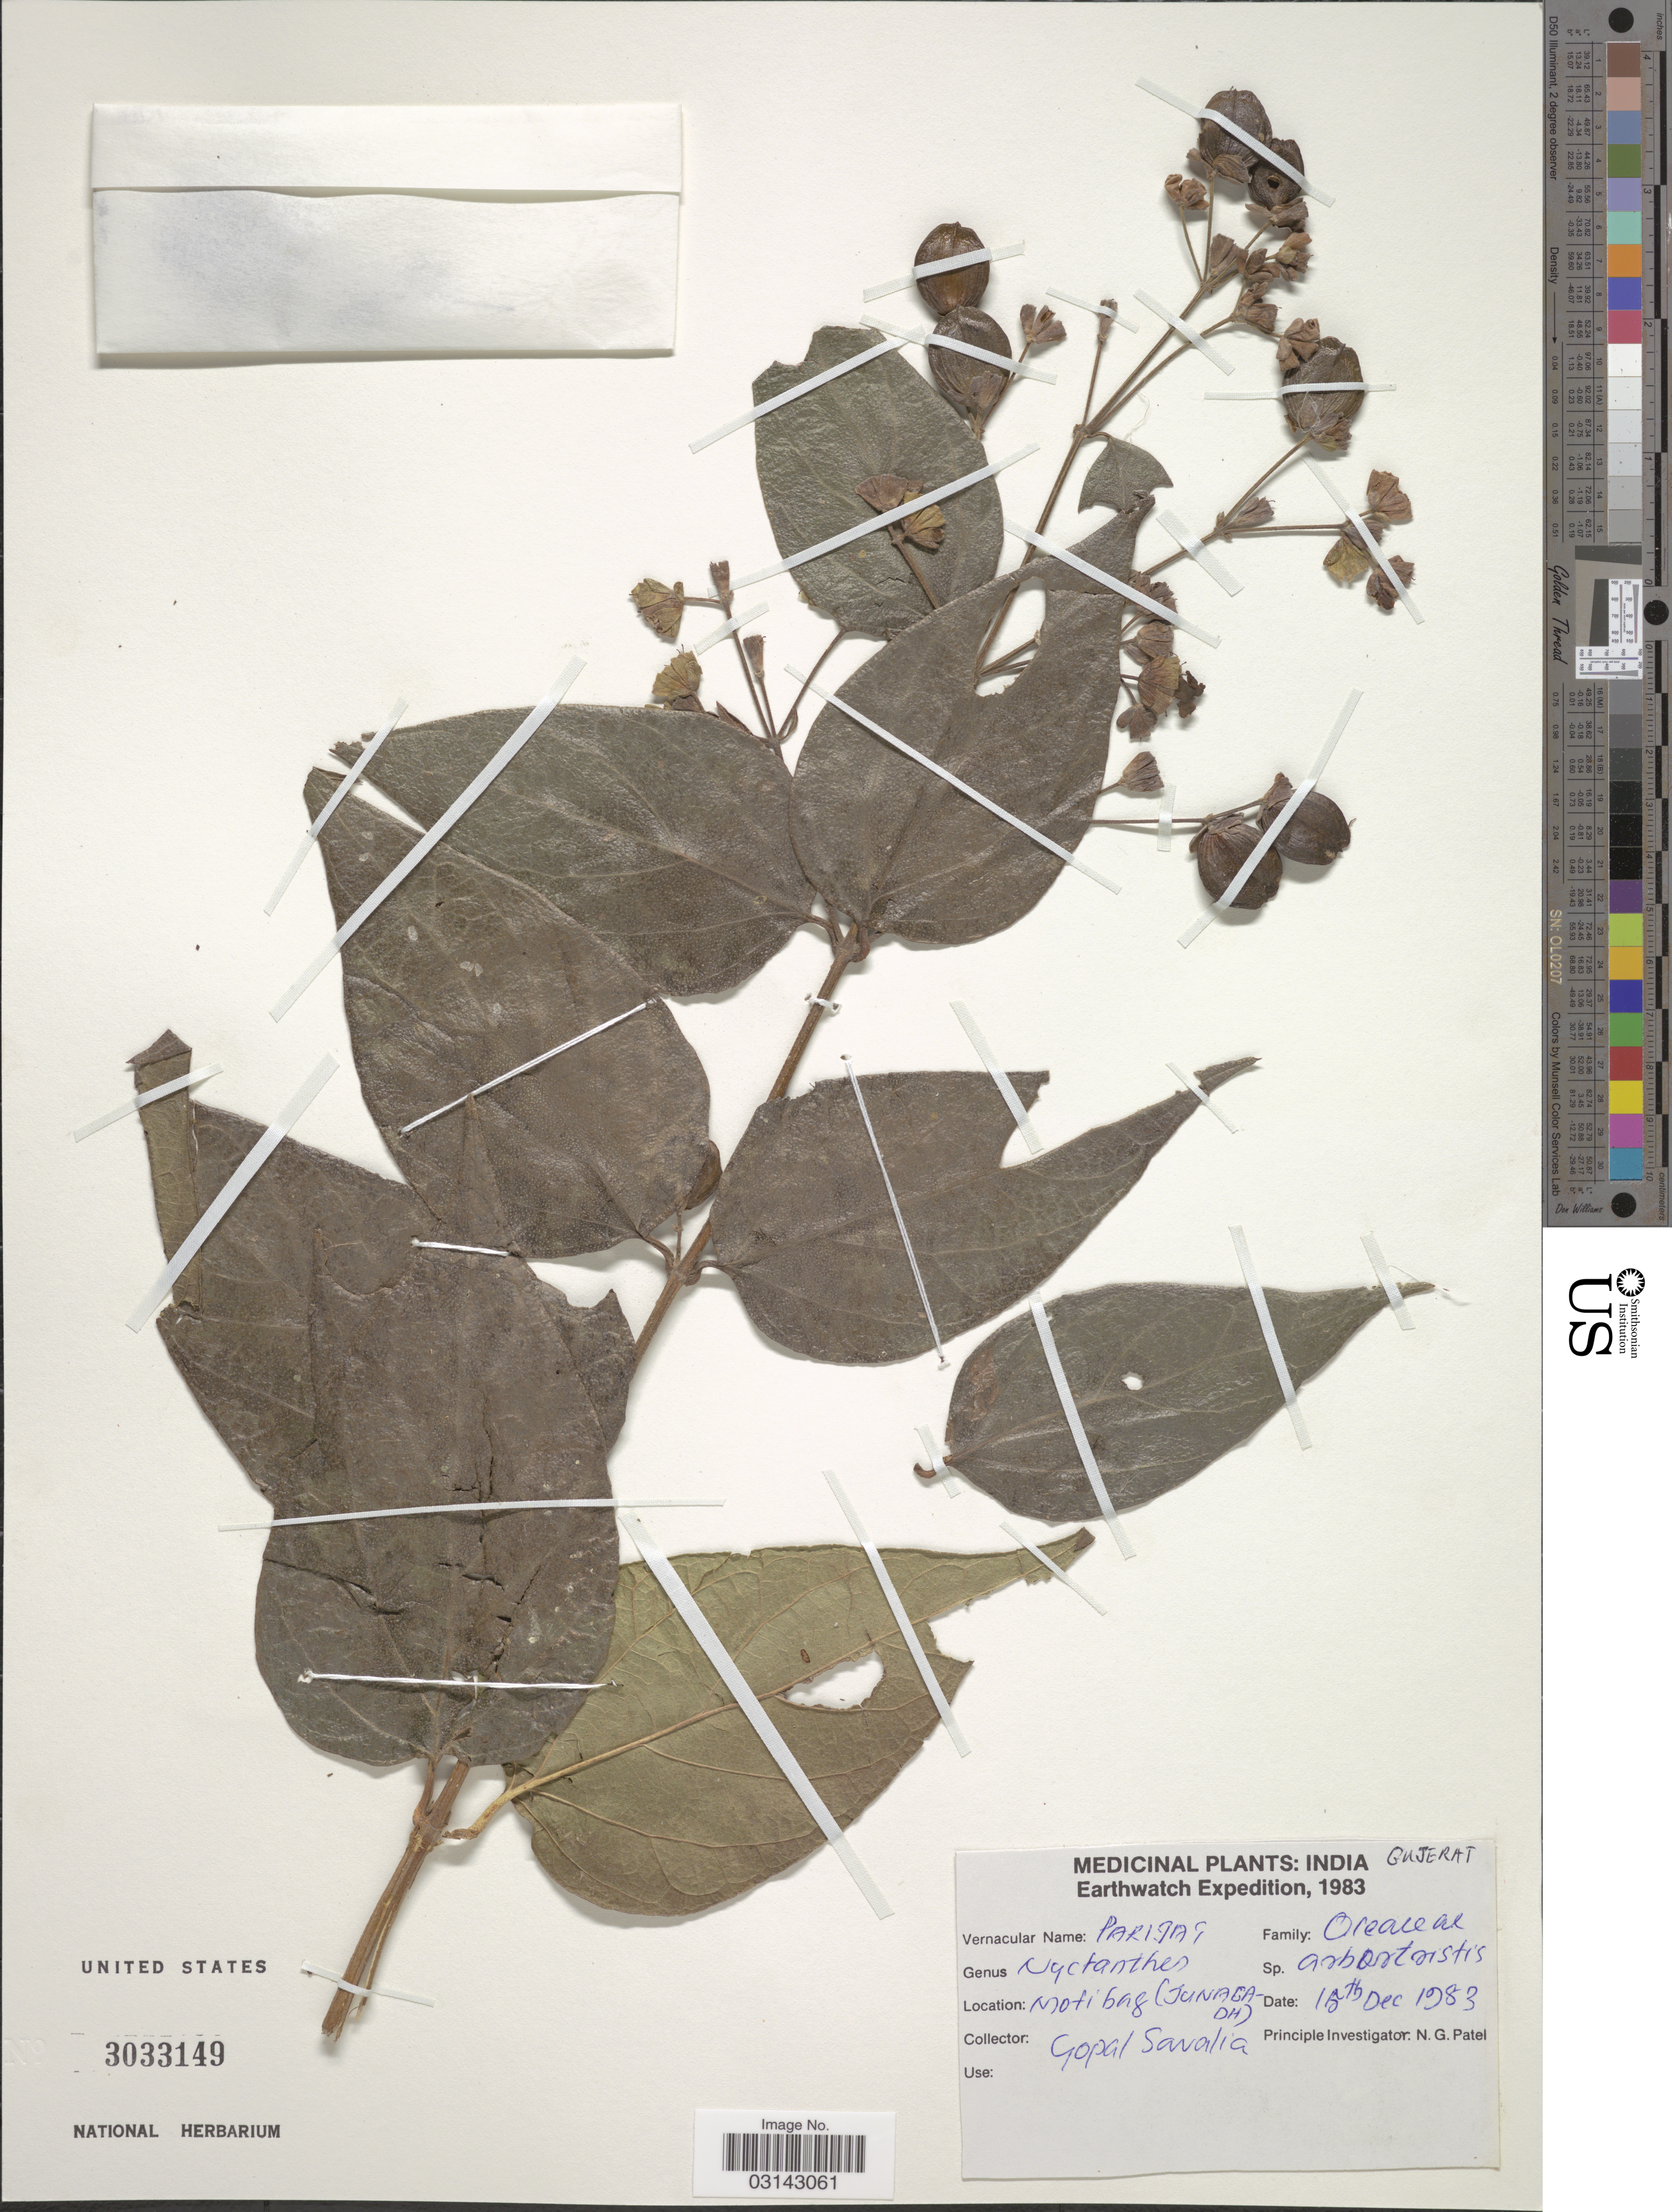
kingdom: Plantae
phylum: Tracheophyta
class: Magnoliopsida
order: Lamiales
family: Oleaceae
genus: Nyctanthes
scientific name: Nyctanthes arbor-tristis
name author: L.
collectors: G. Savalia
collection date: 1983-12-15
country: India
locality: Motibag (Junaga-DH).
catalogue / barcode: US 3033149